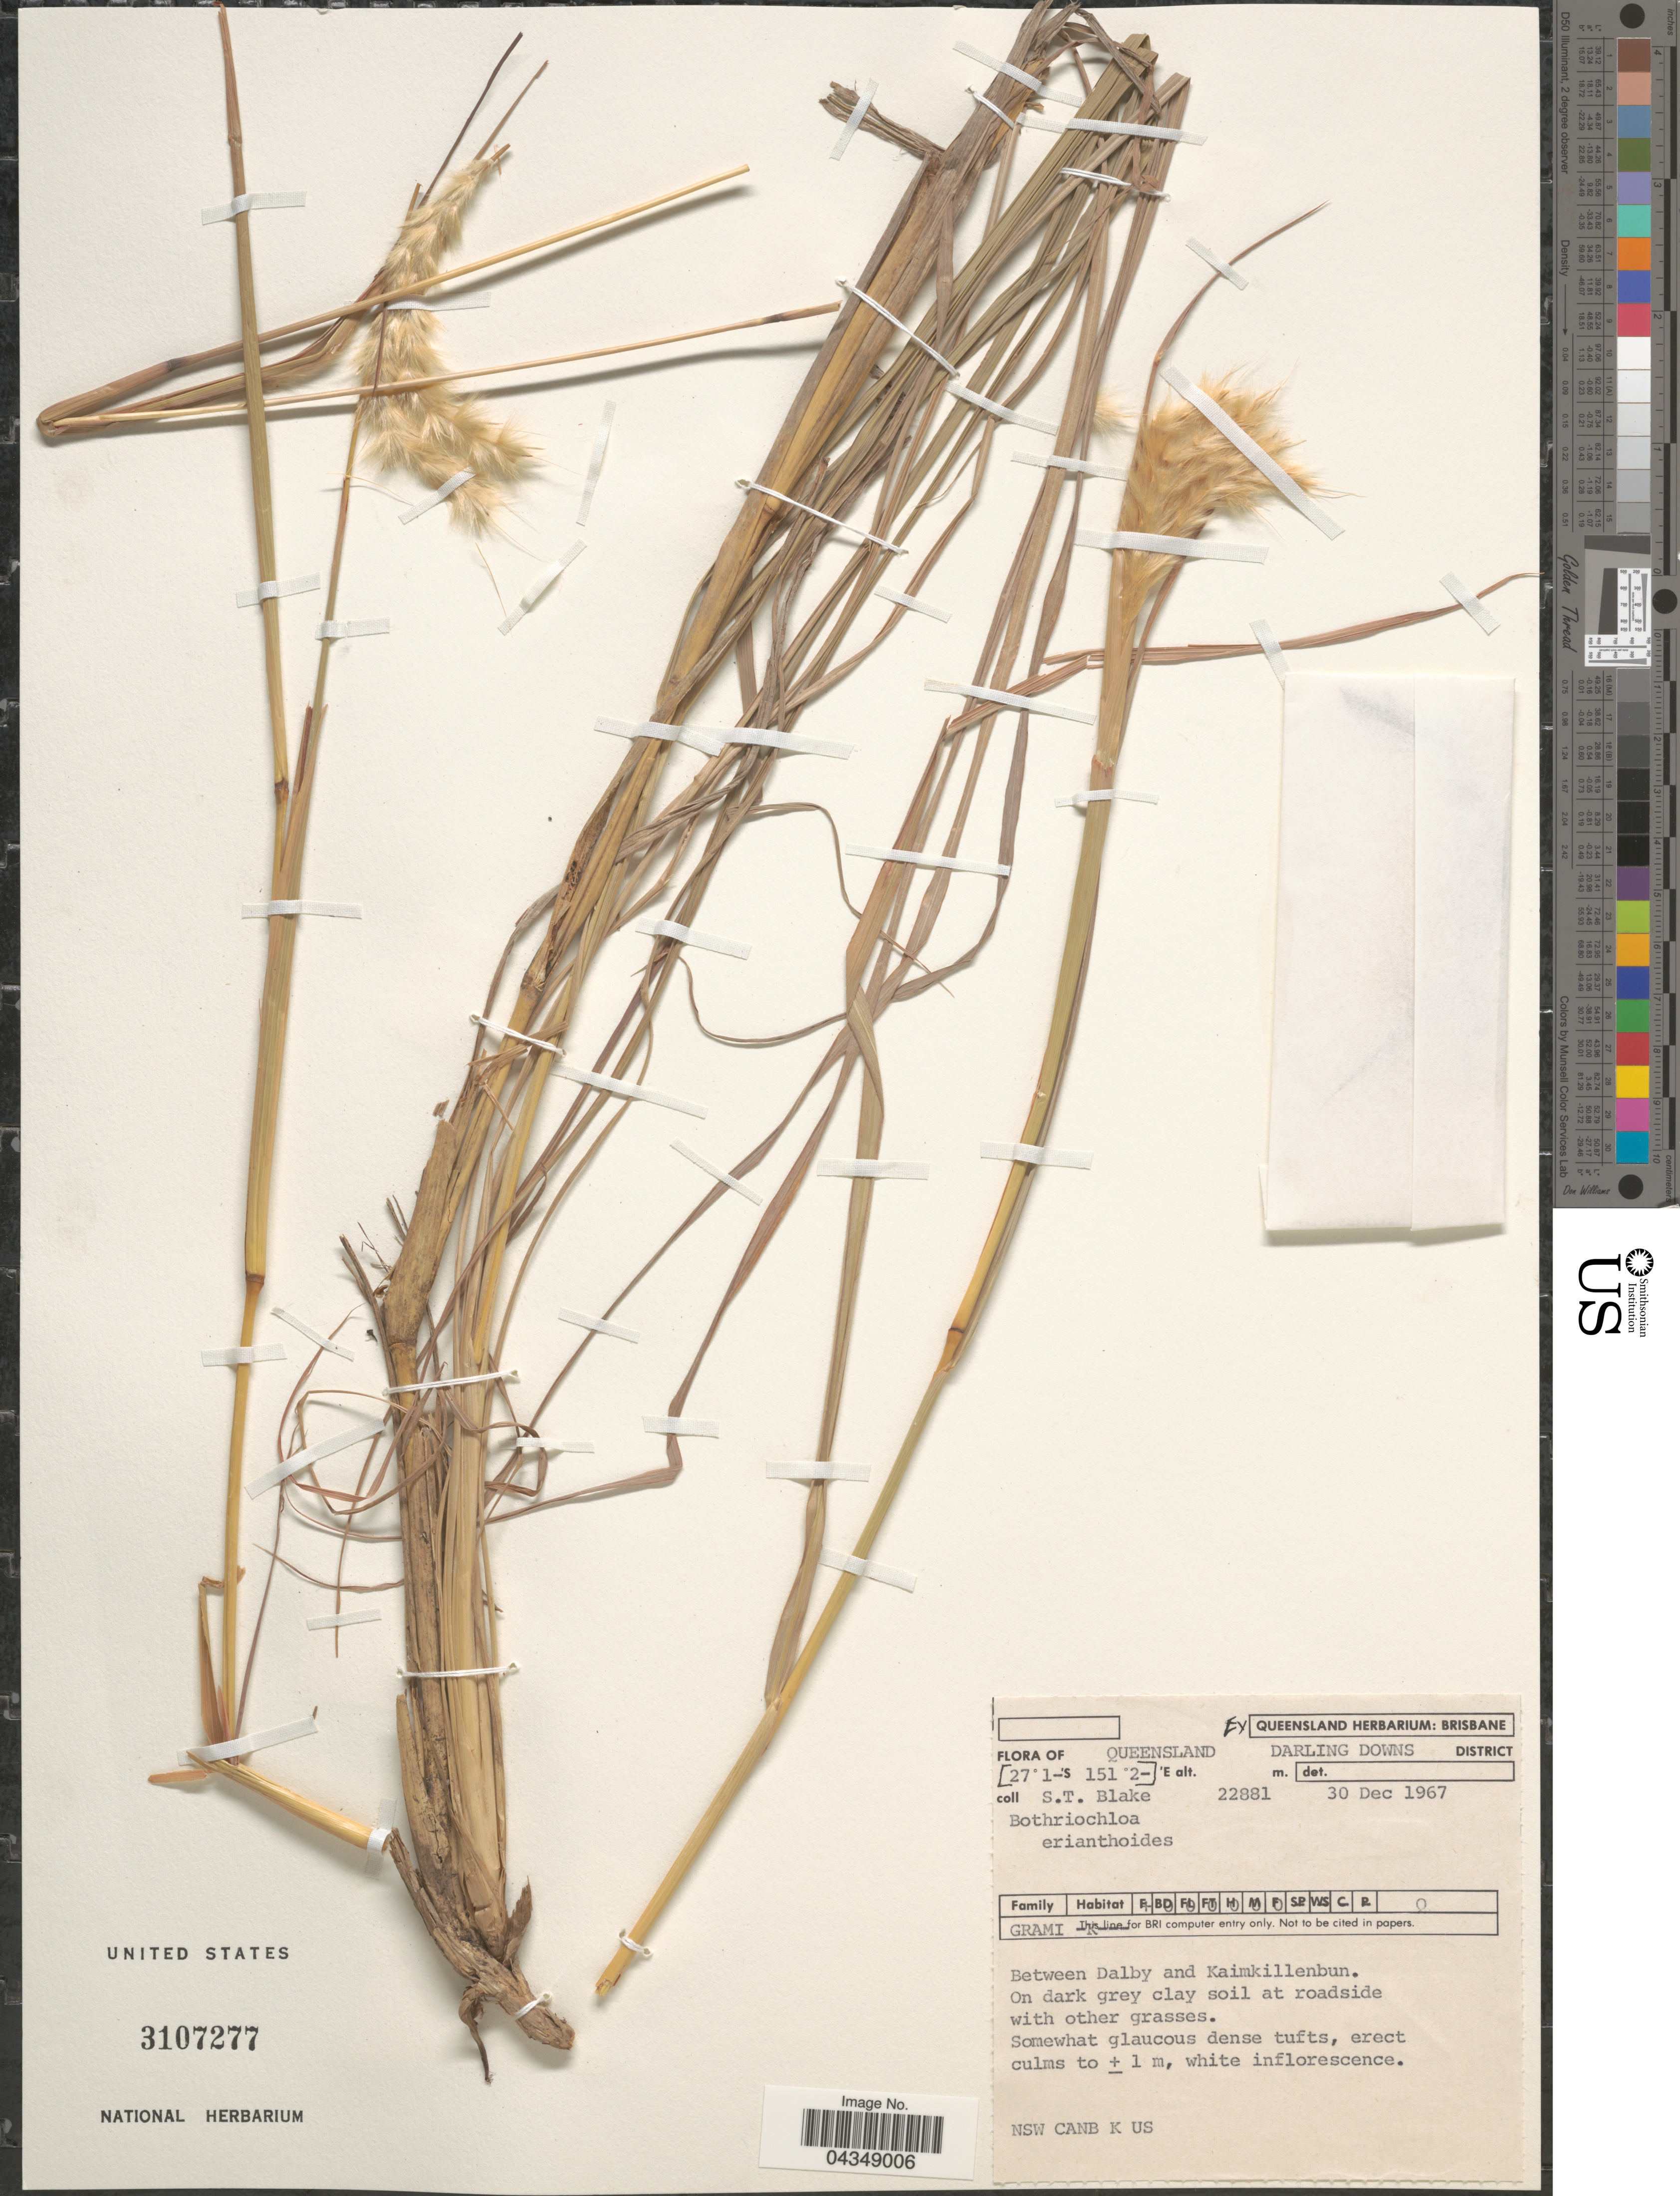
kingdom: Plantae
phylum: Tracheophyta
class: Liliopsida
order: Poales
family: Poaceae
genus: Bothriochloa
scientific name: Bothriochloa erianthoides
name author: (F. Muell.) C. E. Hubb.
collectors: S. T. Blake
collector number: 22881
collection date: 1967-12-30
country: Australia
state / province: Queensland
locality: Darling Downs District. Between Dalby and Kaimkillenbun.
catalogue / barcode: US 3107277